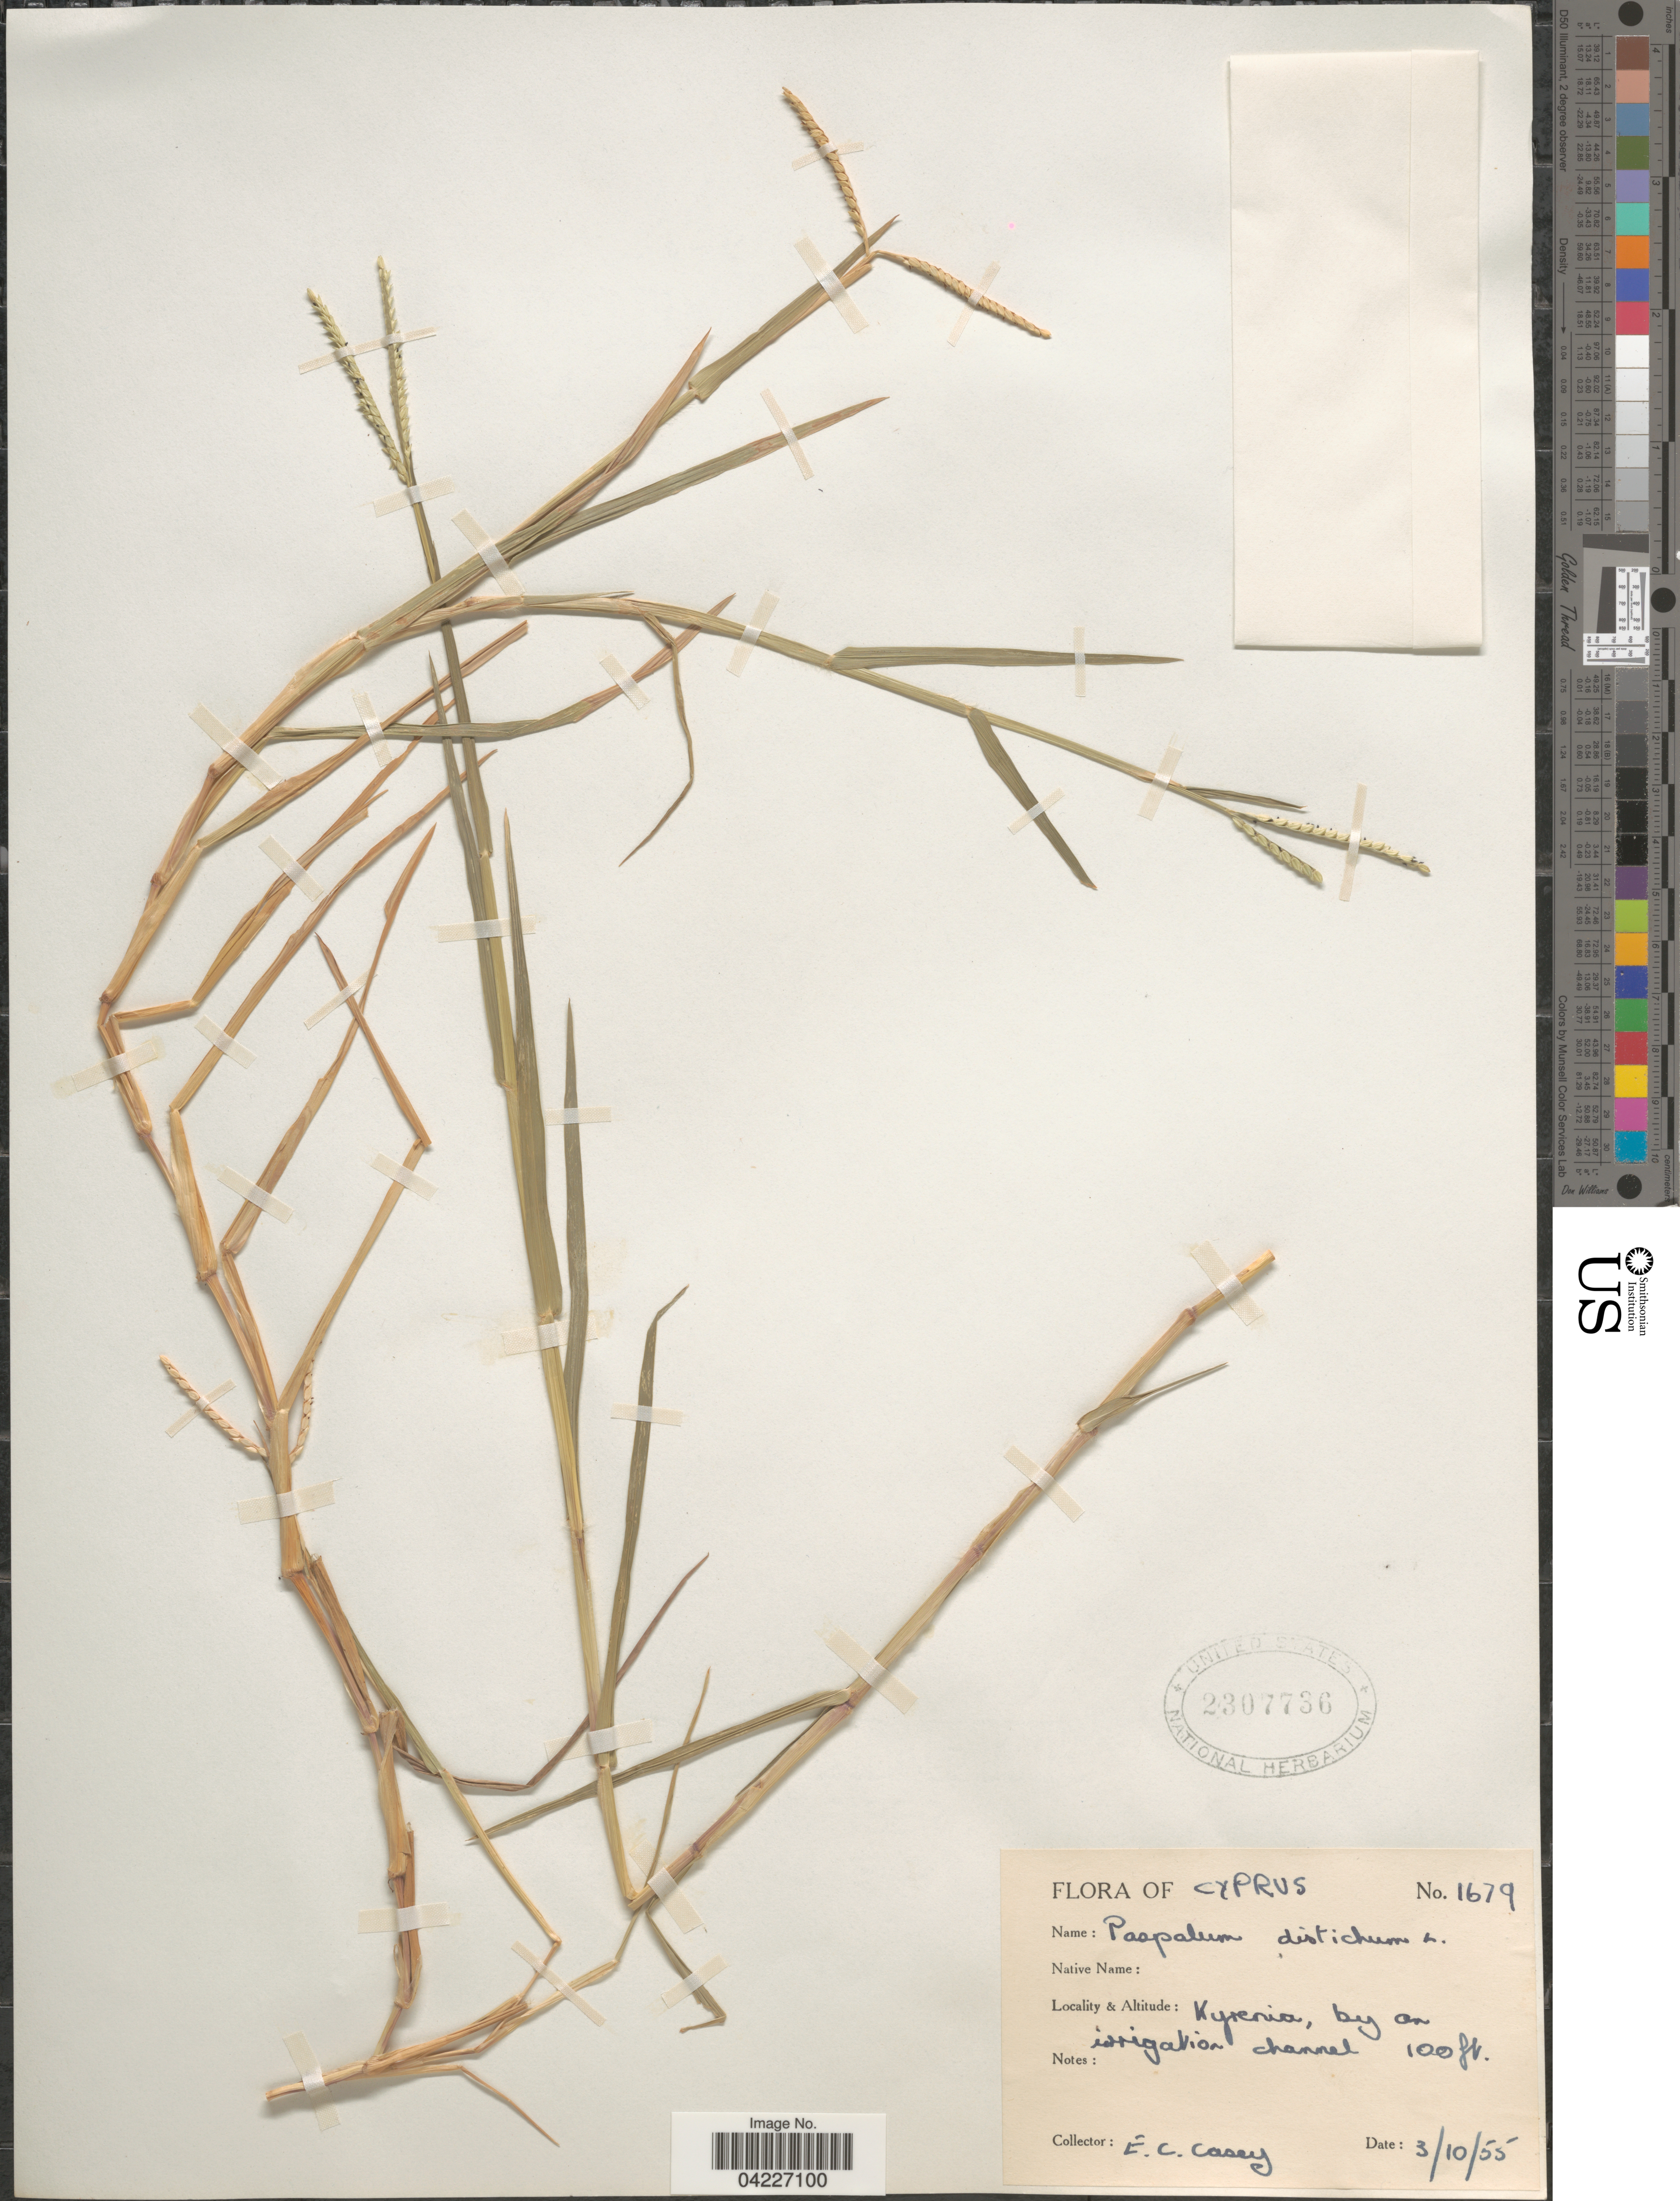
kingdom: Plantae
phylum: Tracheophyta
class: Liliopsida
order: Poales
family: Poaceae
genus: Paspalum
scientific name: Paspalum distichum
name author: L.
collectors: E. Casey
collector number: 1679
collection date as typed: Transcribed d/m/y: 3/10/55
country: Cyprus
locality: Kyrenia, by an irrigation channel.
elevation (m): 30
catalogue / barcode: US 2307736